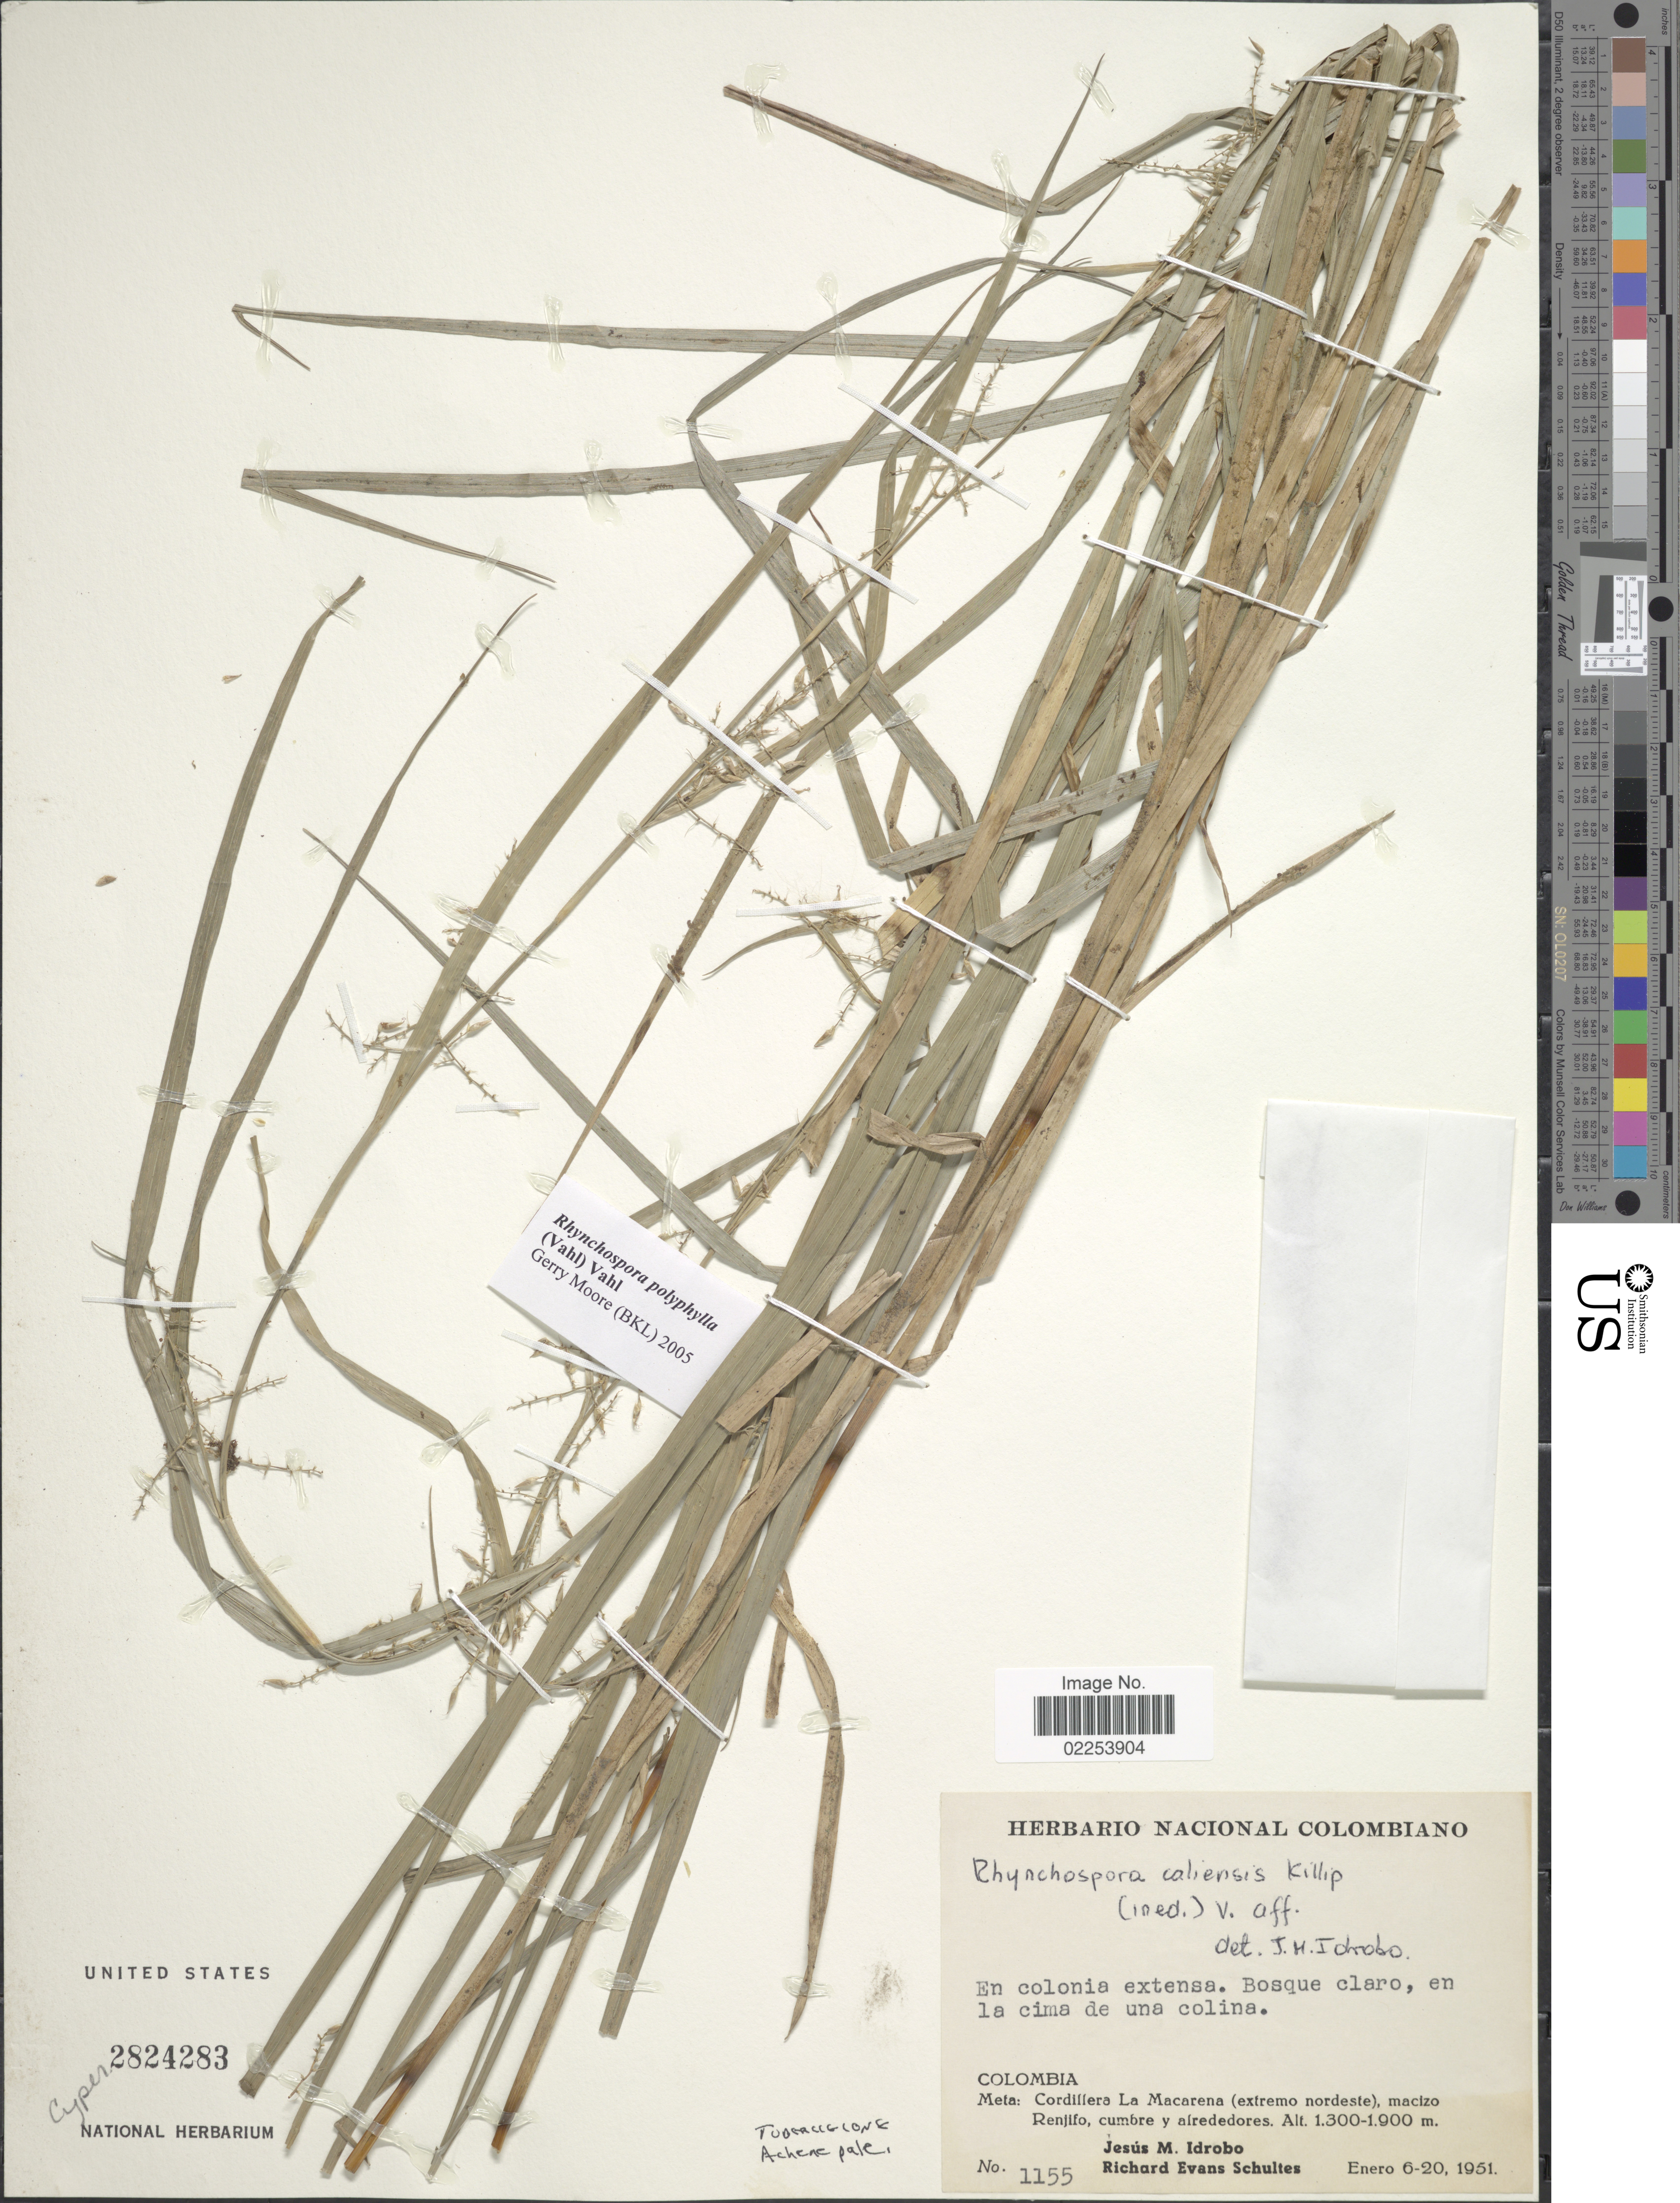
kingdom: Plantae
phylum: Tracheophyta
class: Liliopsida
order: Poales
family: Cyperaceae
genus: Rhynchospora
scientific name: Rhynchospora sp.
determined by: Strong, Mark T., (BOT), Smithsonian Institution - National Museum of Natural History (UNITED STATES)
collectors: J. M. Idrobo & R. E. Schultes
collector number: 1155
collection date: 1951-01-06/1951-01-20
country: Colombia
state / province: Meta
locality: Cordillera La Macarena (extremo nordeste), macizo Renjifo, cumbre y alrededores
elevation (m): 1300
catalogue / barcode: US 2824283